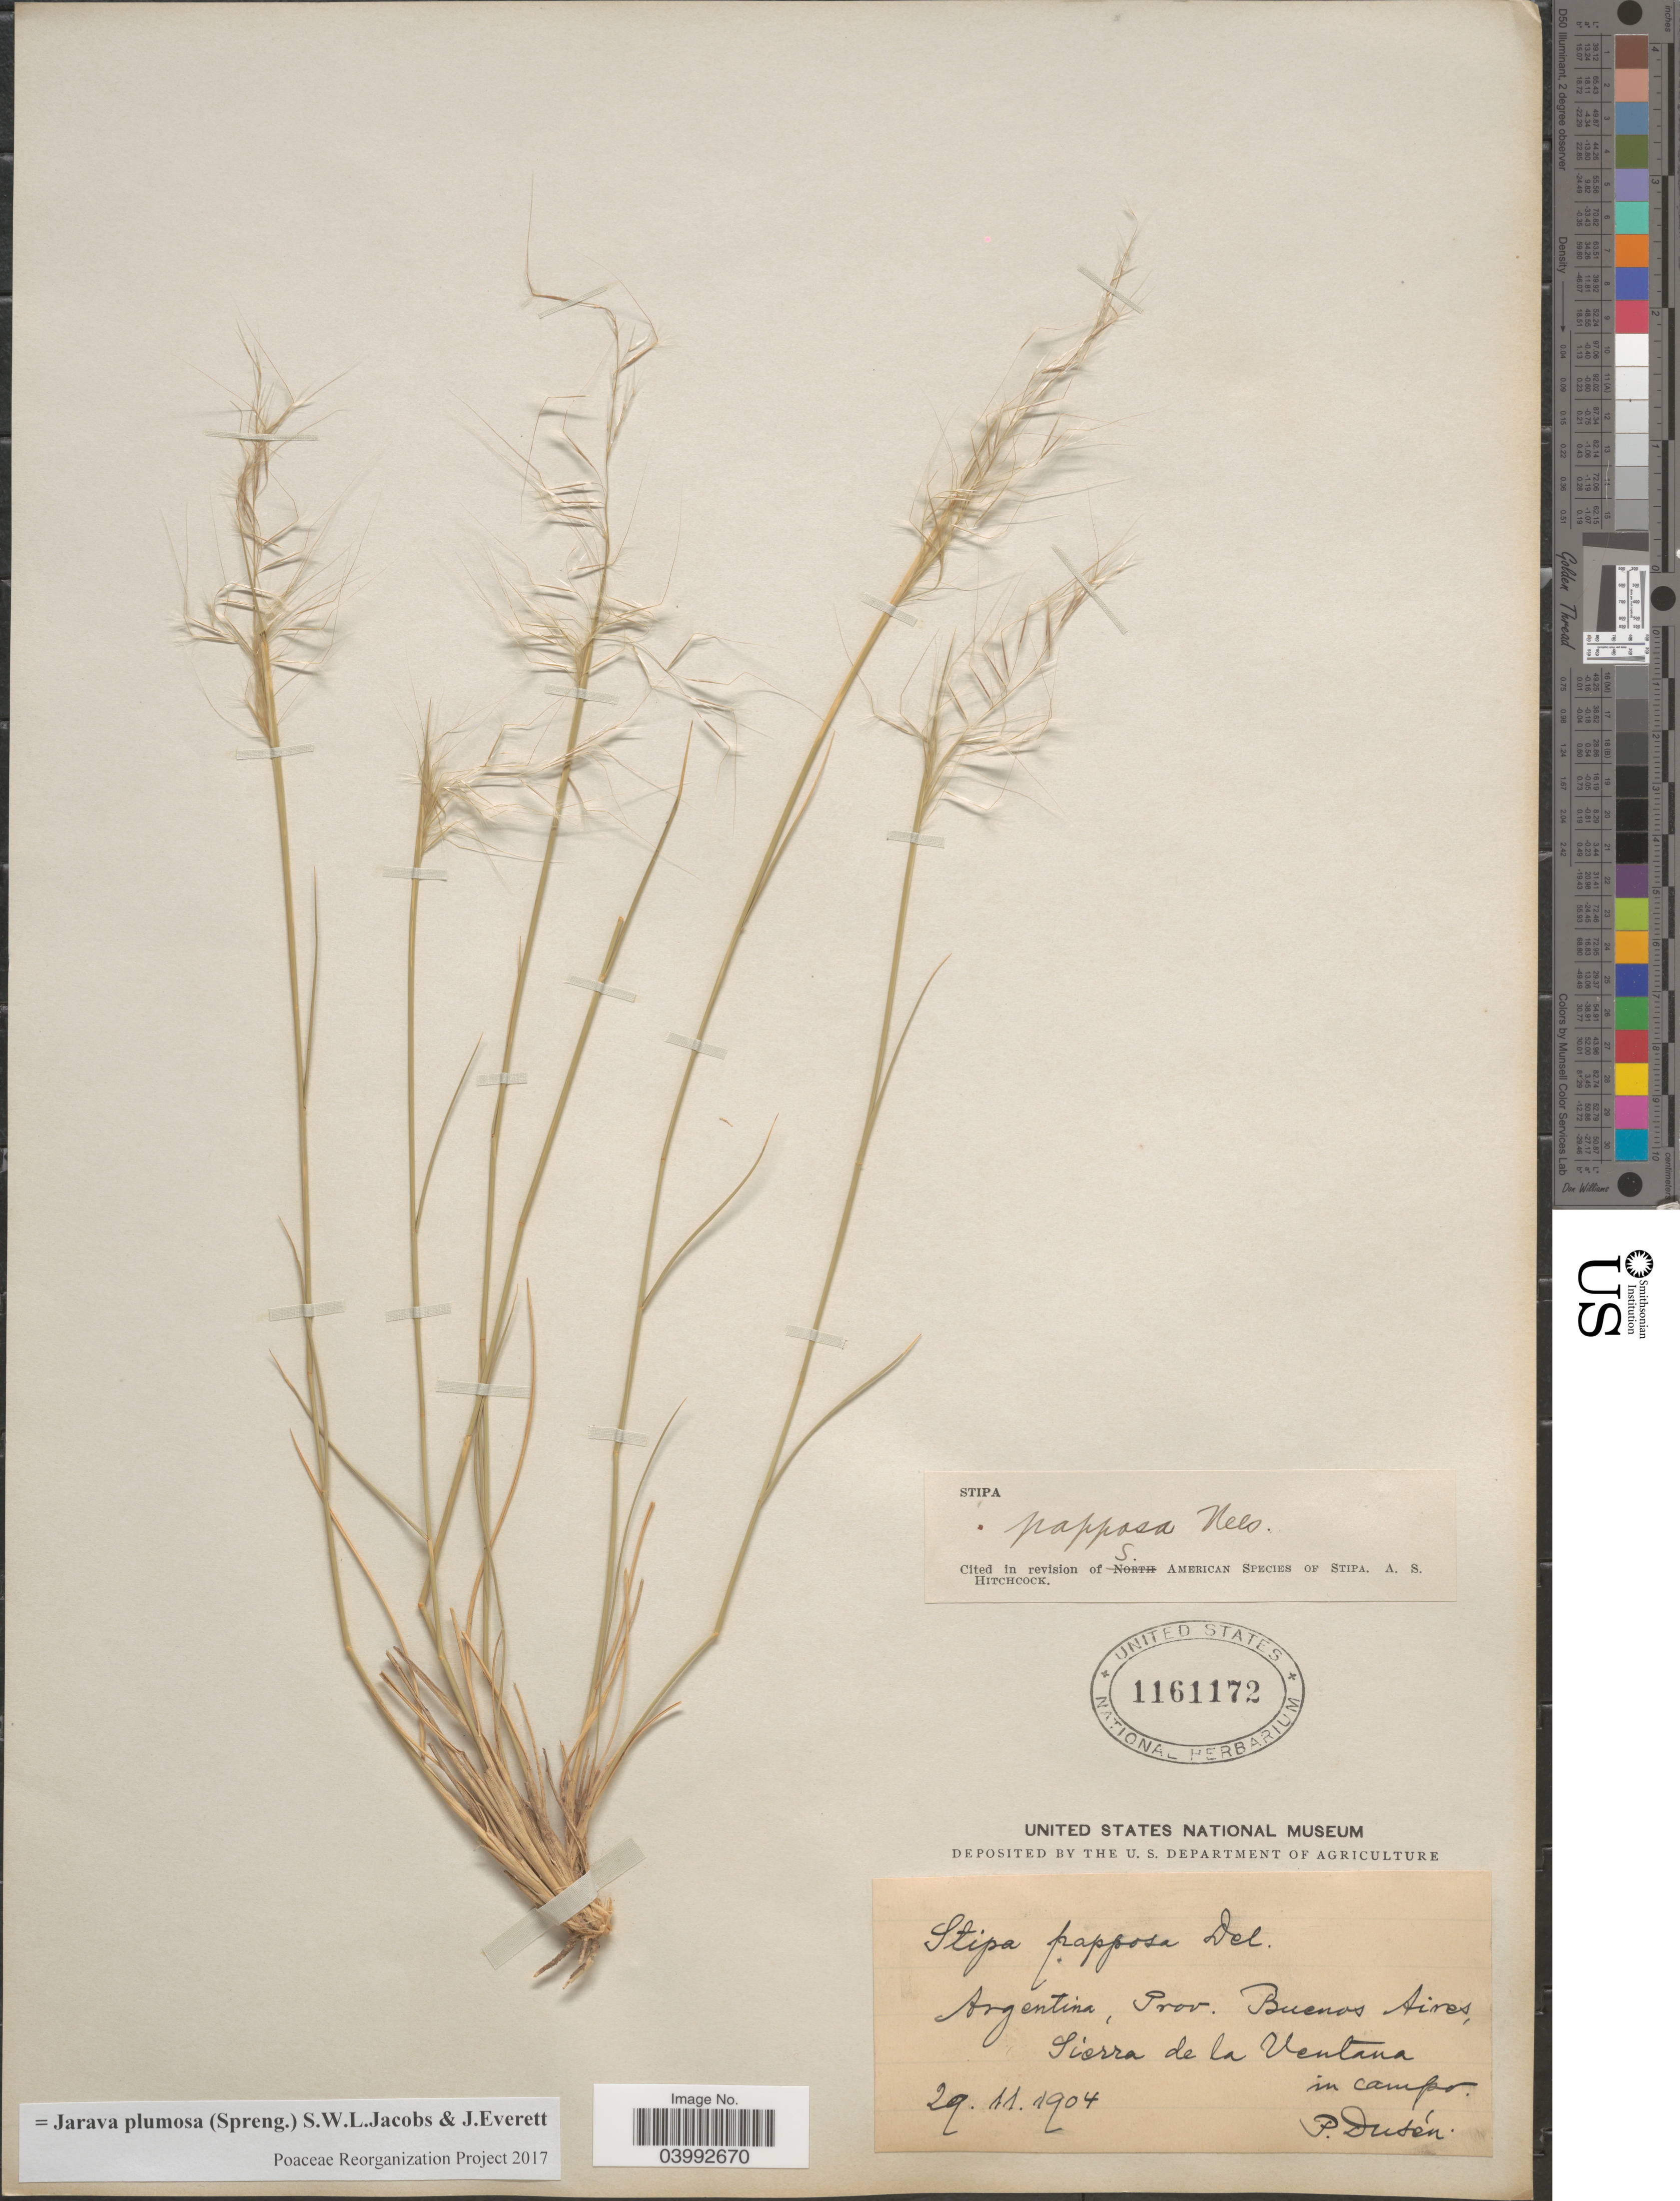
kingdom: Plantae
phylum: Tracheophyta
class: Liliopsida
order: Poales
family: Poaceae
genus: Stipa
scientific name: Stipa papposa Nees, nom. illeg.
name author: Nees in Mart.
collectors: P. Dusén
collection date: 1904-11-29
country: Argentina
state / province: Buenos Aires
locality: Sierra de la Ventana in campo.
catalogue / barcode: US 1161172